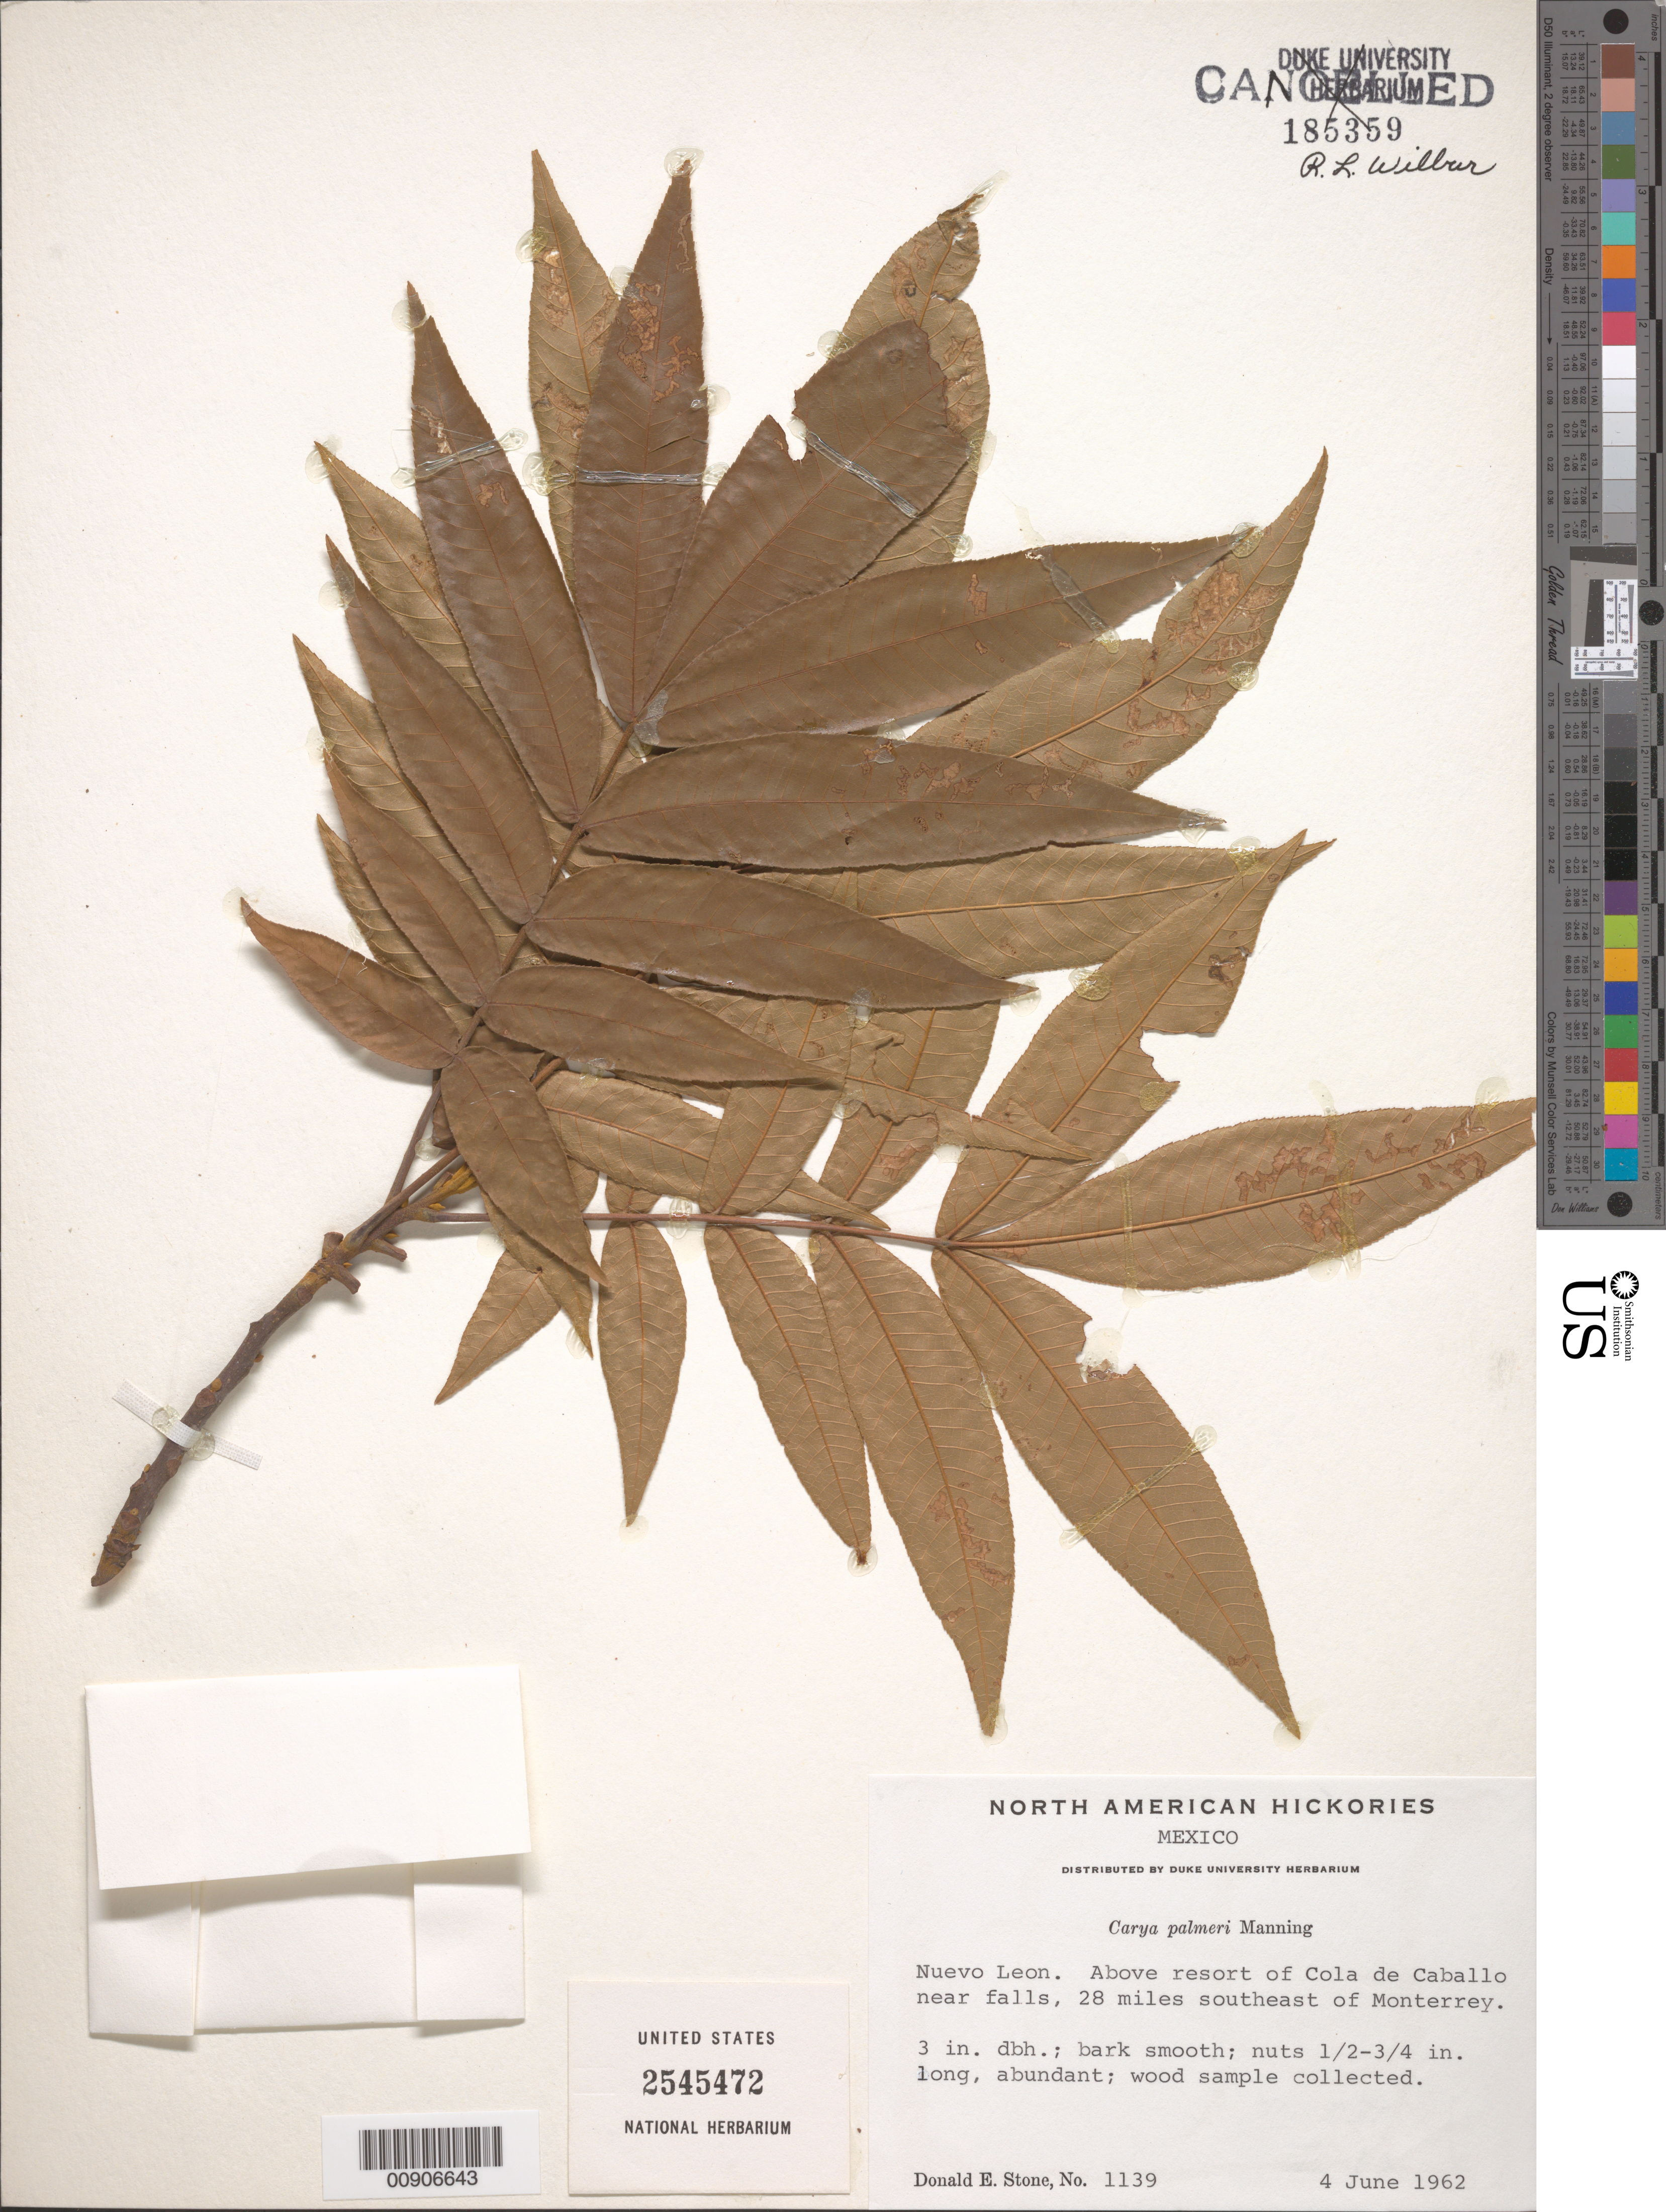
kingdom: Plantae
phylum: Tracheophyta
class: Magnoliopsida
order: Fagales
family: Juglandaceae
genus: Carya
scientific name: Carya palmeri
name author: Manning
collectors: D. E. Stone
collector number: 1139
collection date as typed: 04 Jun 1962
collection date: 1962-06-04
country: Mexico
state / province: Nuevo León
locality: Nuevo León. Above resort of Cola de Caballo near falls, 28 miles southeast of Monterrey.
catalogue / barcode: US 2545472